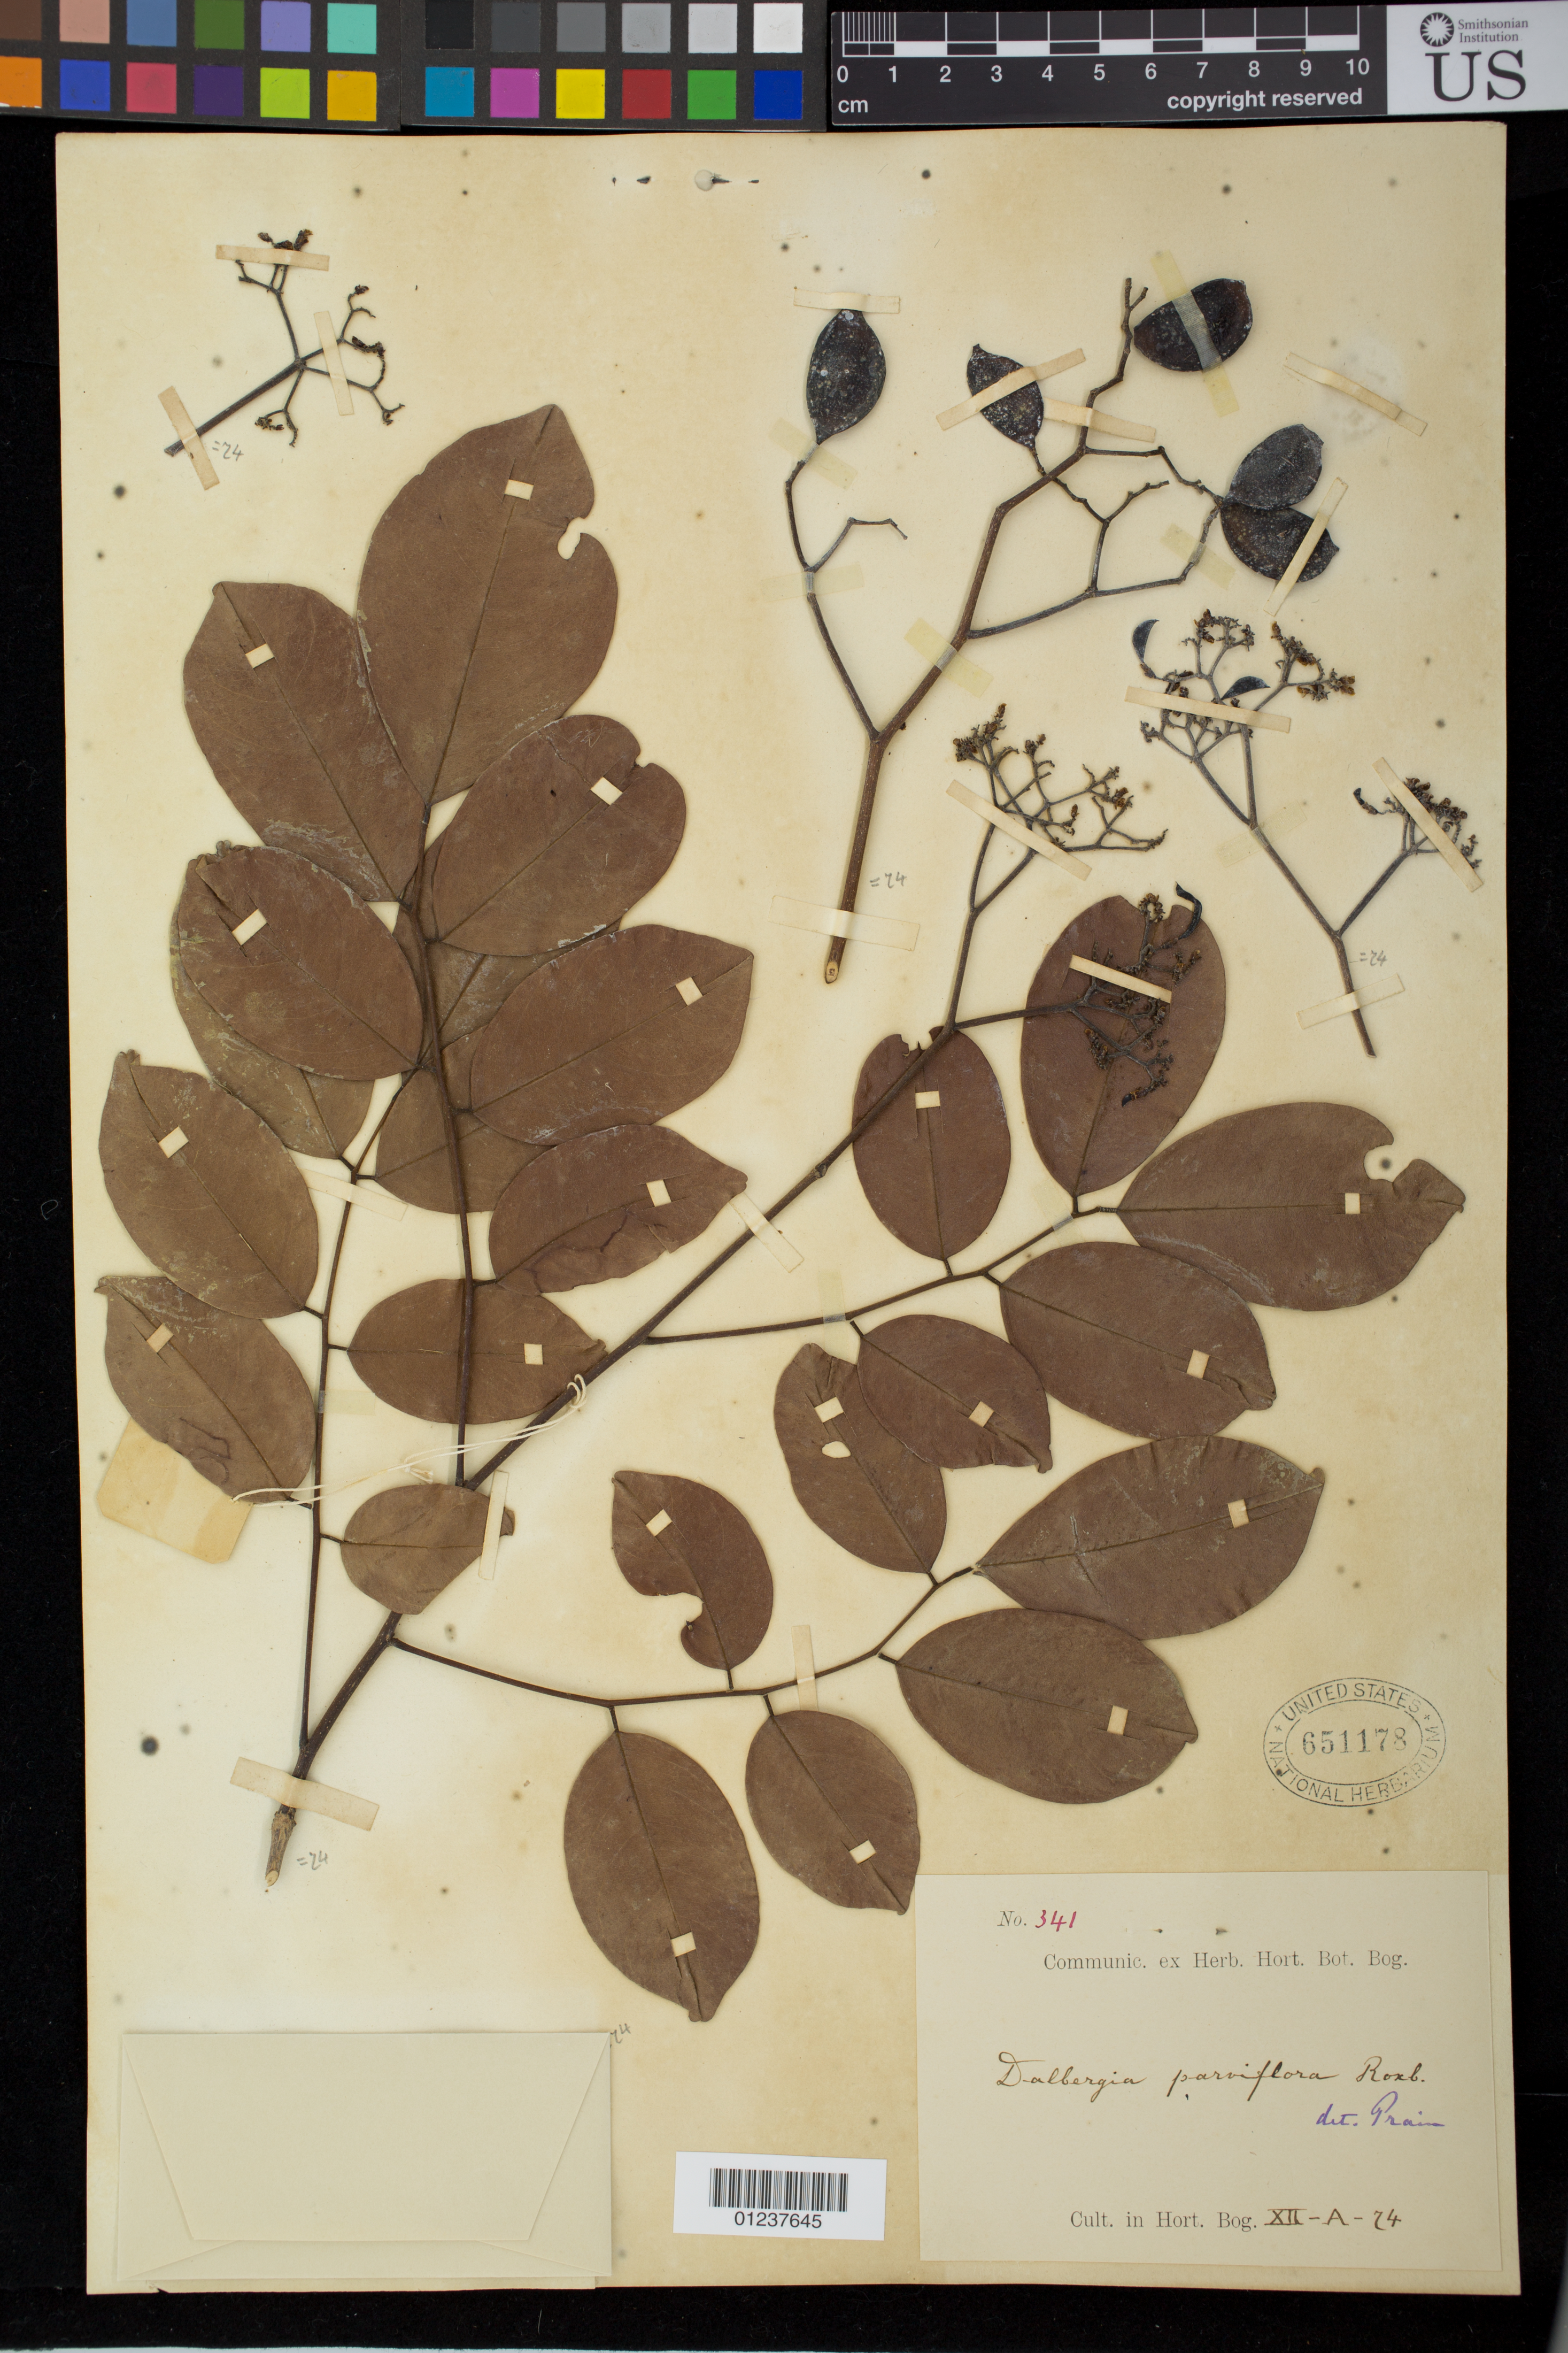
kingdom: Plantae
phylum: Tracheophyta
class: Magnoliopsida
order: Fabales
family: Fabaceae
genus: Dalbergia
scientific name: Dalbergia parviflora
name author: Roxb.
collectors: ex herb. Hort. Bot. Bog.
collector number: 341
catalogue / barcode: US 651178